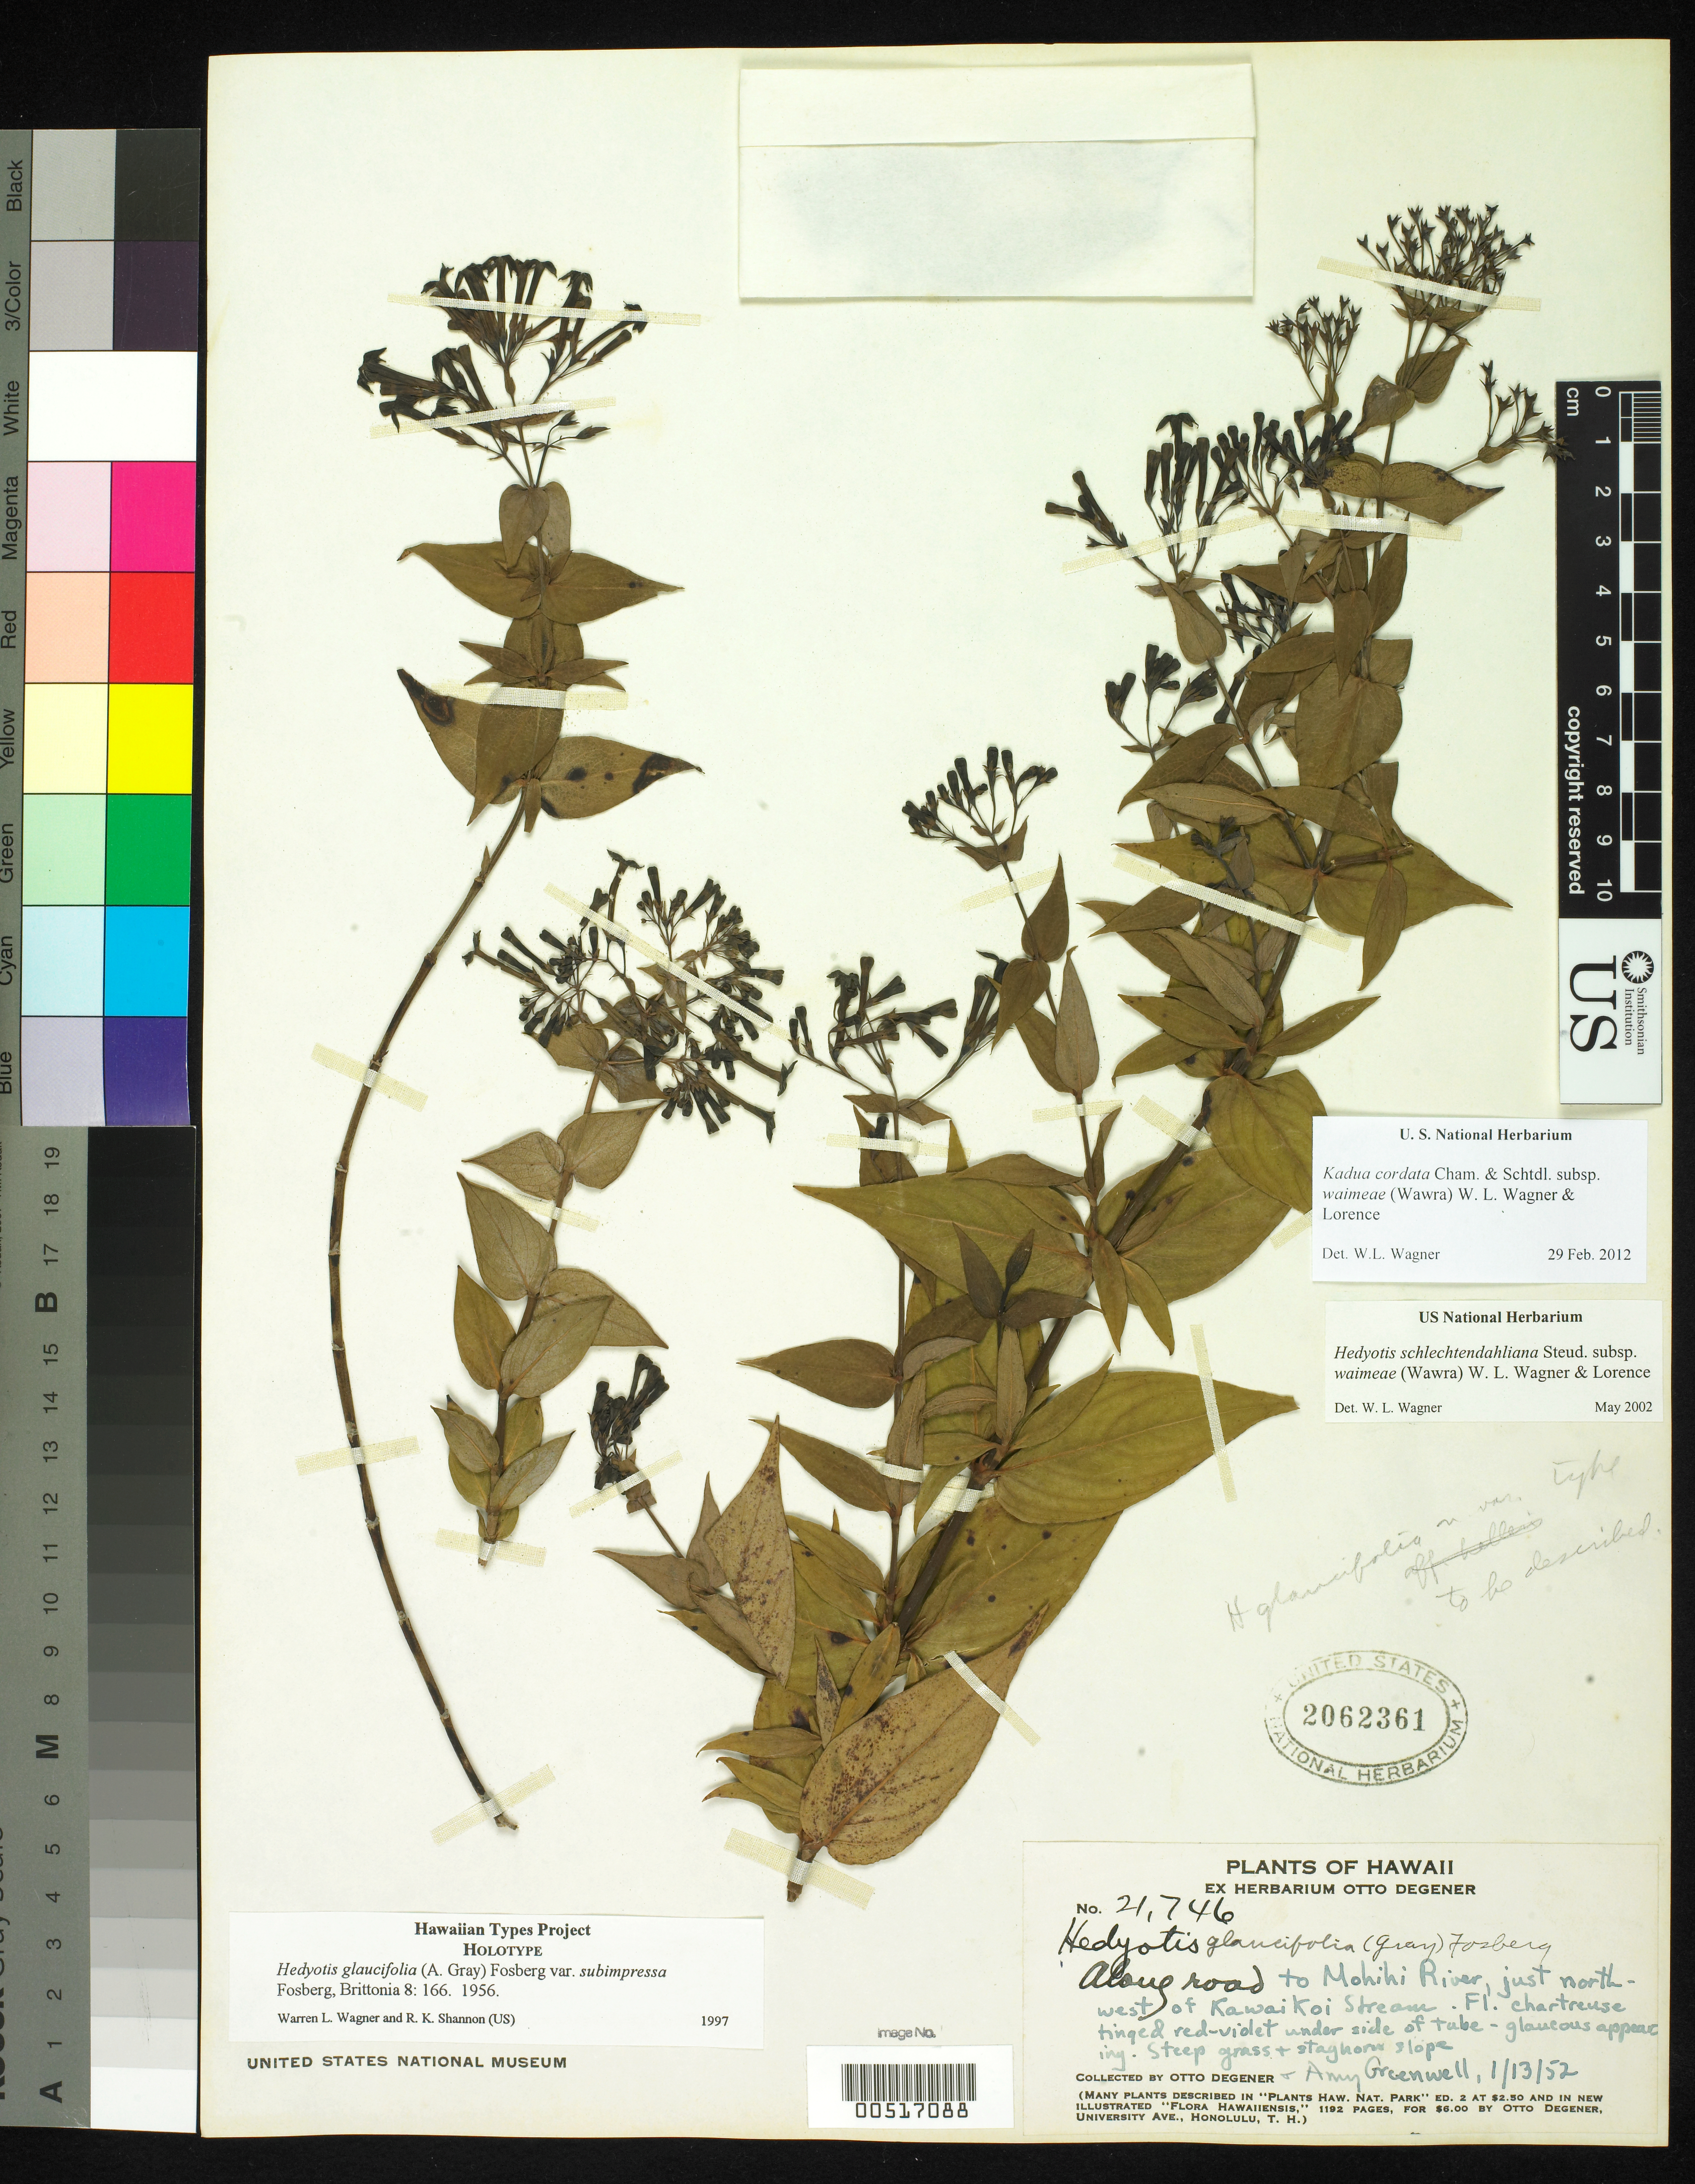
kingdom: Plantae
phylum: Tracheophyta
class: Magnoliopsida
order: Gentianales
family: Rubiaceae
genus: Hedyotis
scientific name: Hedyotis glaucifolia var. subimpressa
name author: Fosberg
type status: Holotype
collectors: O. Degener & A. B. Greenwell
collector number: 21746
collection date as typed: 13 Jan 1952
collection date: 1952-01-13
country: United States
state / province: Hawaii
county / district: Kauai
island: Kaua'i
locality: Along road to Mohihi River, just NW of Kawai Koi Stream.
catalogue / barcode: US 2062361